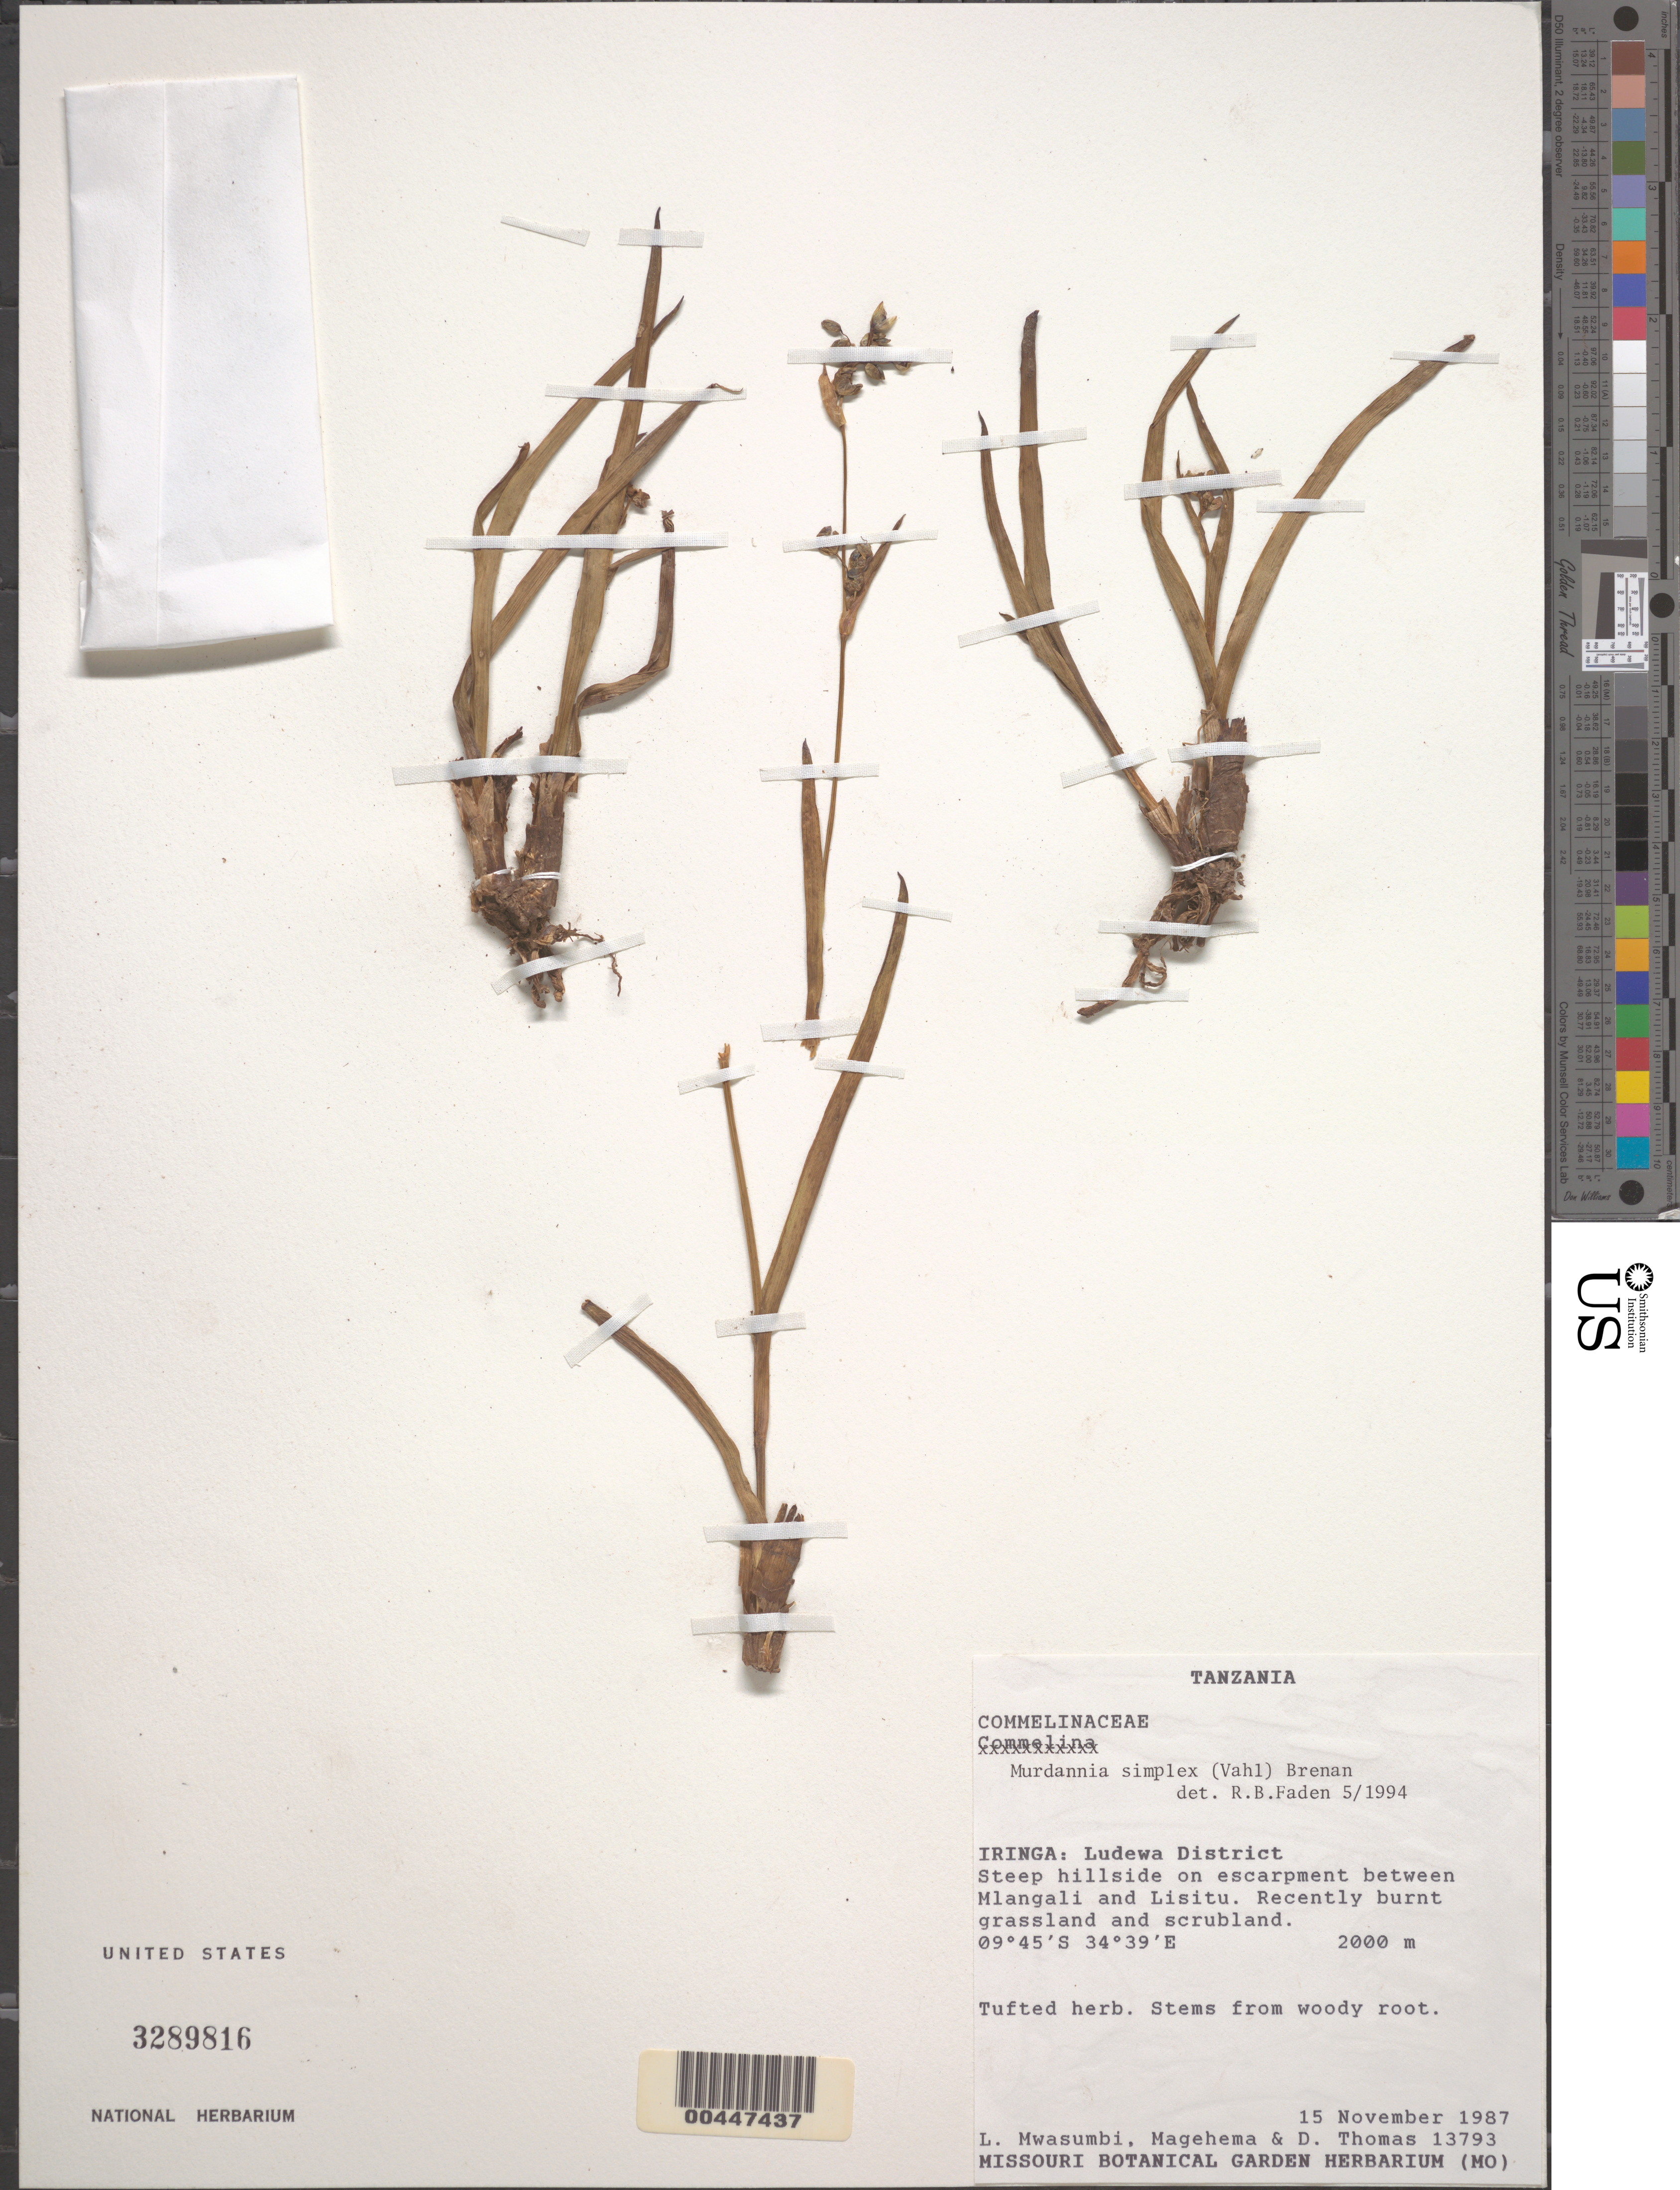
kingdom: Plantae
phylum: Tracheophyta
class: Liliopsida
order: Commelinales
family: Commelinaceae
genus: Commelina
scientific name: Commelina africana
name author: L.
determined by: Faden, Robert B., (US), Smithsonian Institution - National Museum of Natural History (UNITED STATES)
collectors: L. Mwasumbi, -. Magehema & D. Thomas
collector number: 13793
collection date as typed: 15 Nov 1987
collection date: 1987-11-15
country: Tanzania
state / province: Iringa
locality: Ludewa district, between mlangali and lisitu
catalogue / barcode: US 3289816